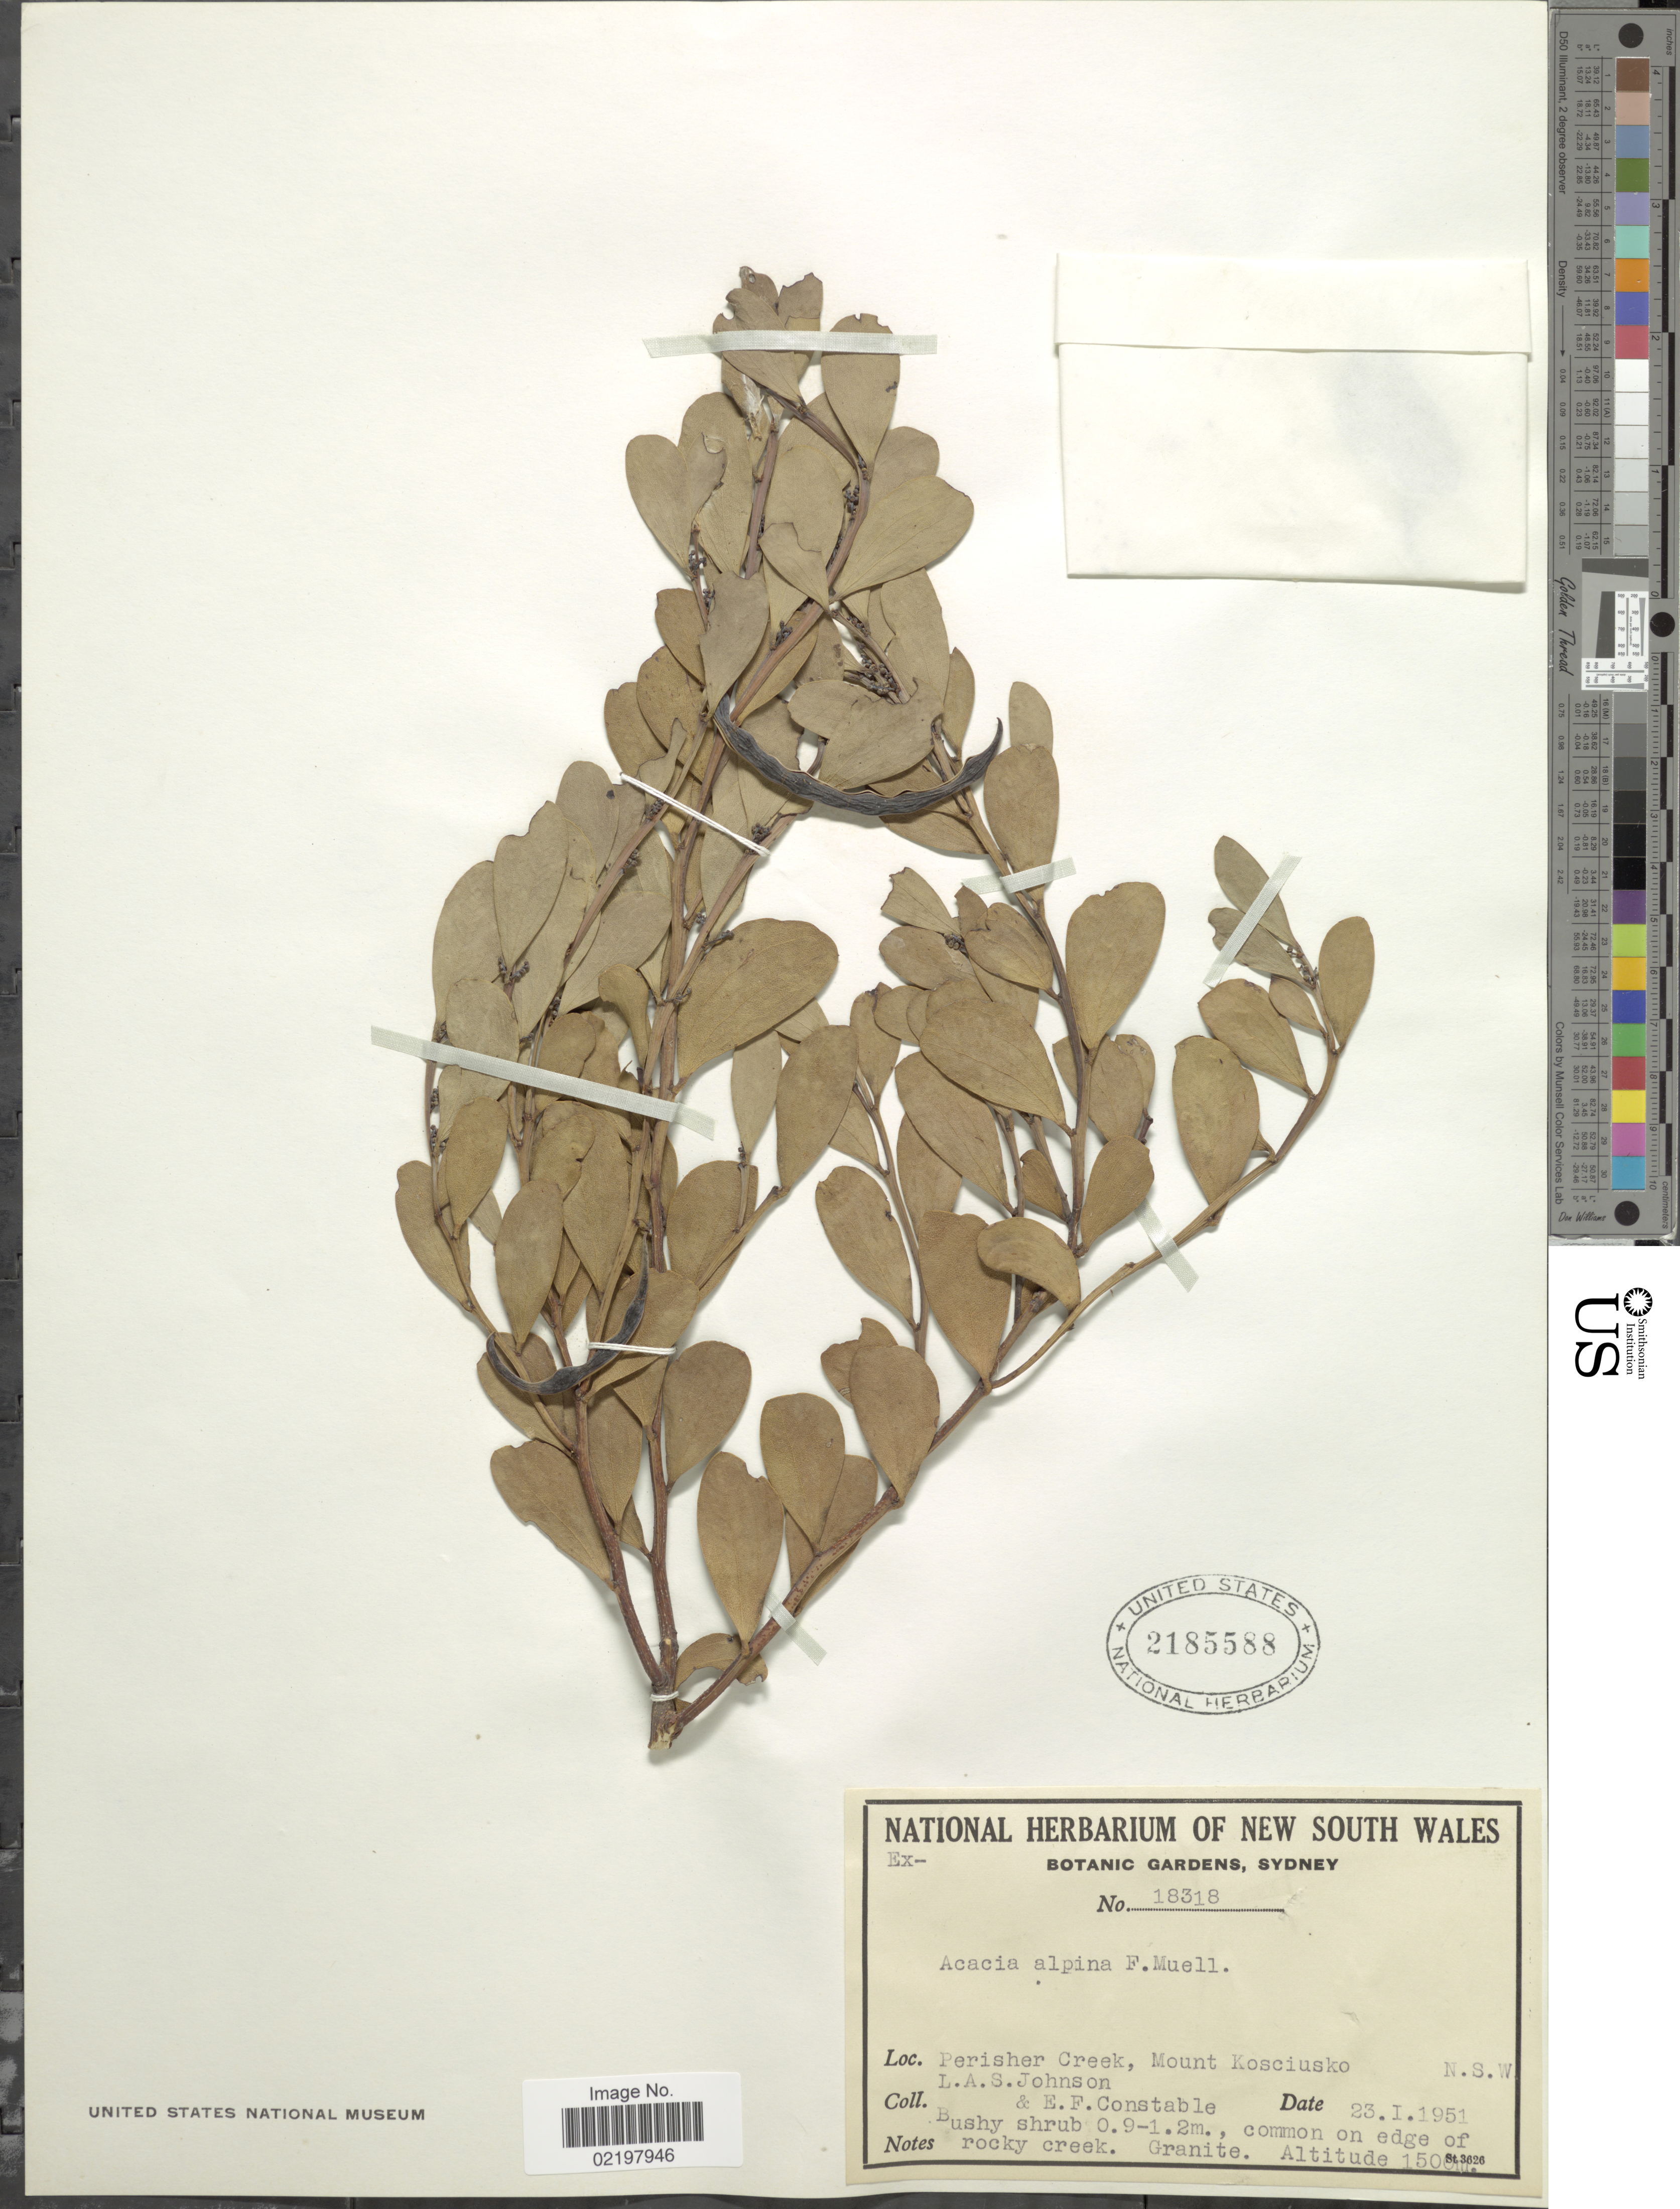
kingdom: Plantae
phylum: Tracheophyta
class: Magnoliopsida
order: Fabales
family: Fabaceae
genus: Acacia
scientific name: Acacia alpina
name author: F. Muell.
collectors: L. Johnson & E. F. Constable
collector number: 18318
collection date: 1951-01-23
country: Australia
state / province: New South Wales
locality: Perisher Creek, Mount Kosciusko, N.S.W.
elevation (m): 1500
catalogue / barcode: US 2185588